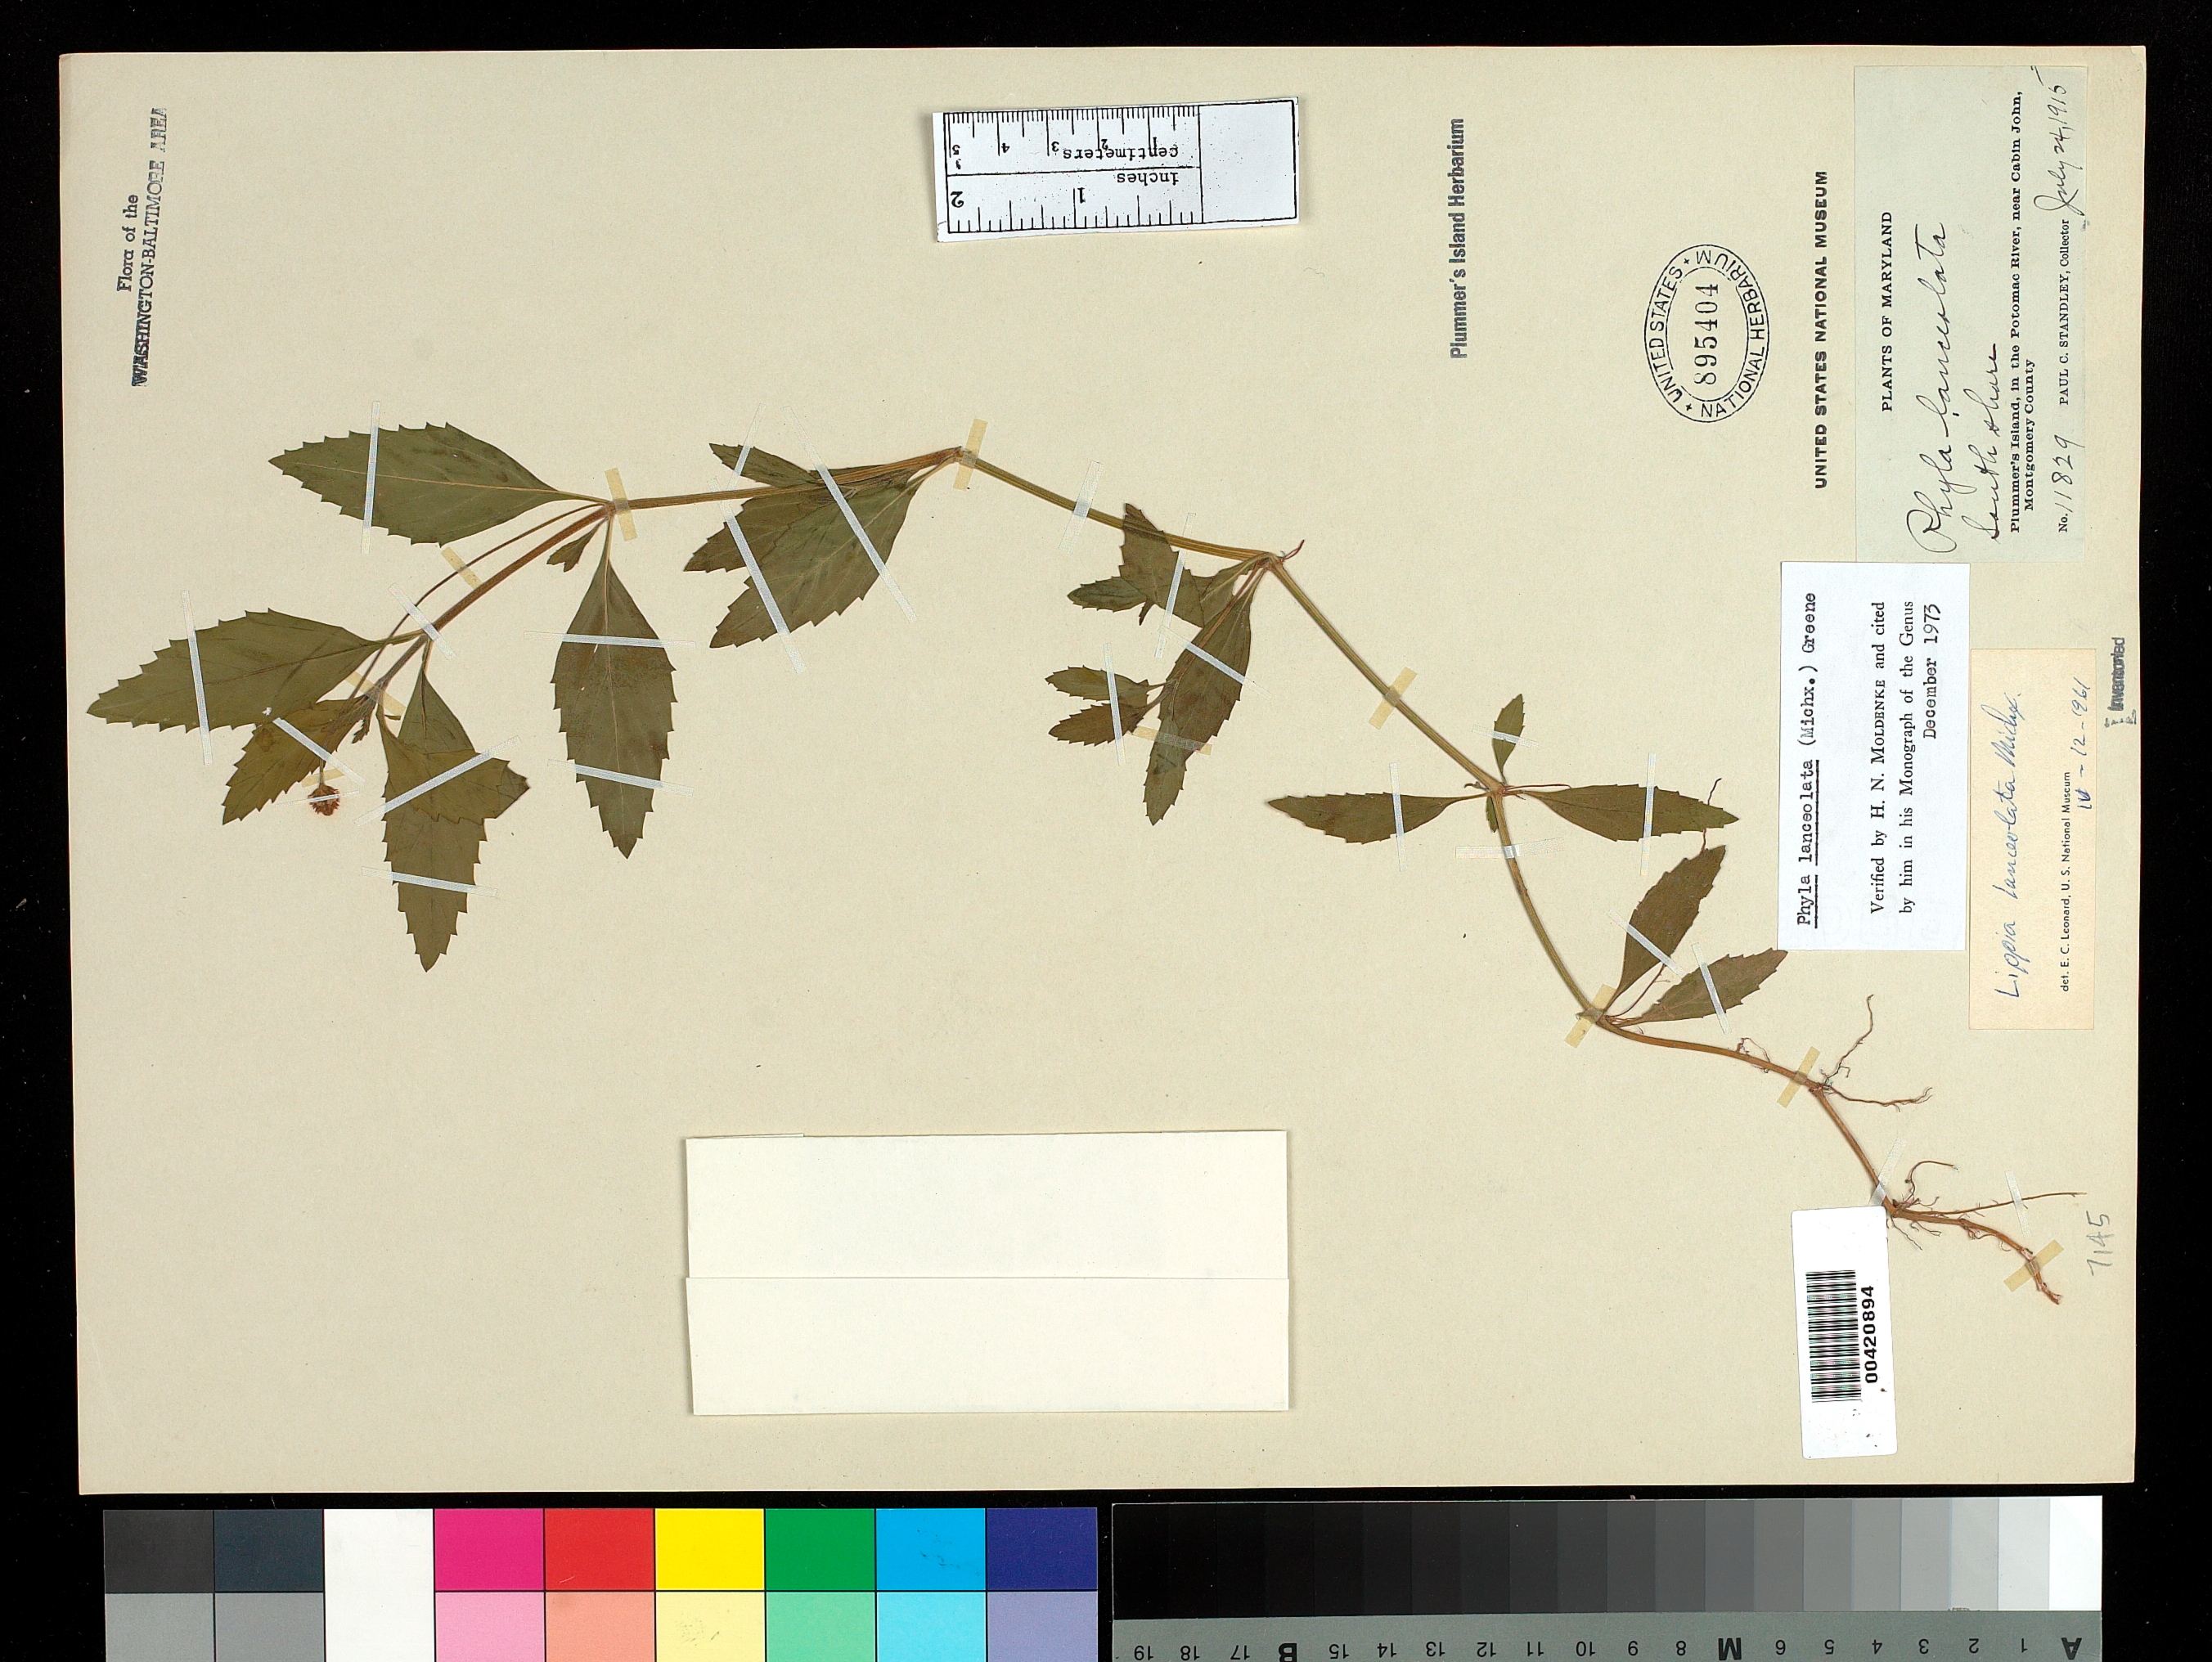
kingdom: Plantae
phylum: Tracheophyta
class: Magnoliopsida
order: Lamiales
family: Verbenaceae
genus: Phyla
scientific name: Phyla lanceolata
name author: (Michx.) Greene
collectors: P. C. Standley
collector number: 11829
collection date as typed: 24 Jul 1915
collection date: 1915-07-24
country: United States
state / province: Maryland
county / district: Montgomery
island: Plummers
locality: Plummer's Island; south shore C. & O. Canal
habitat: Low water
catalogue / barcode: US 895404